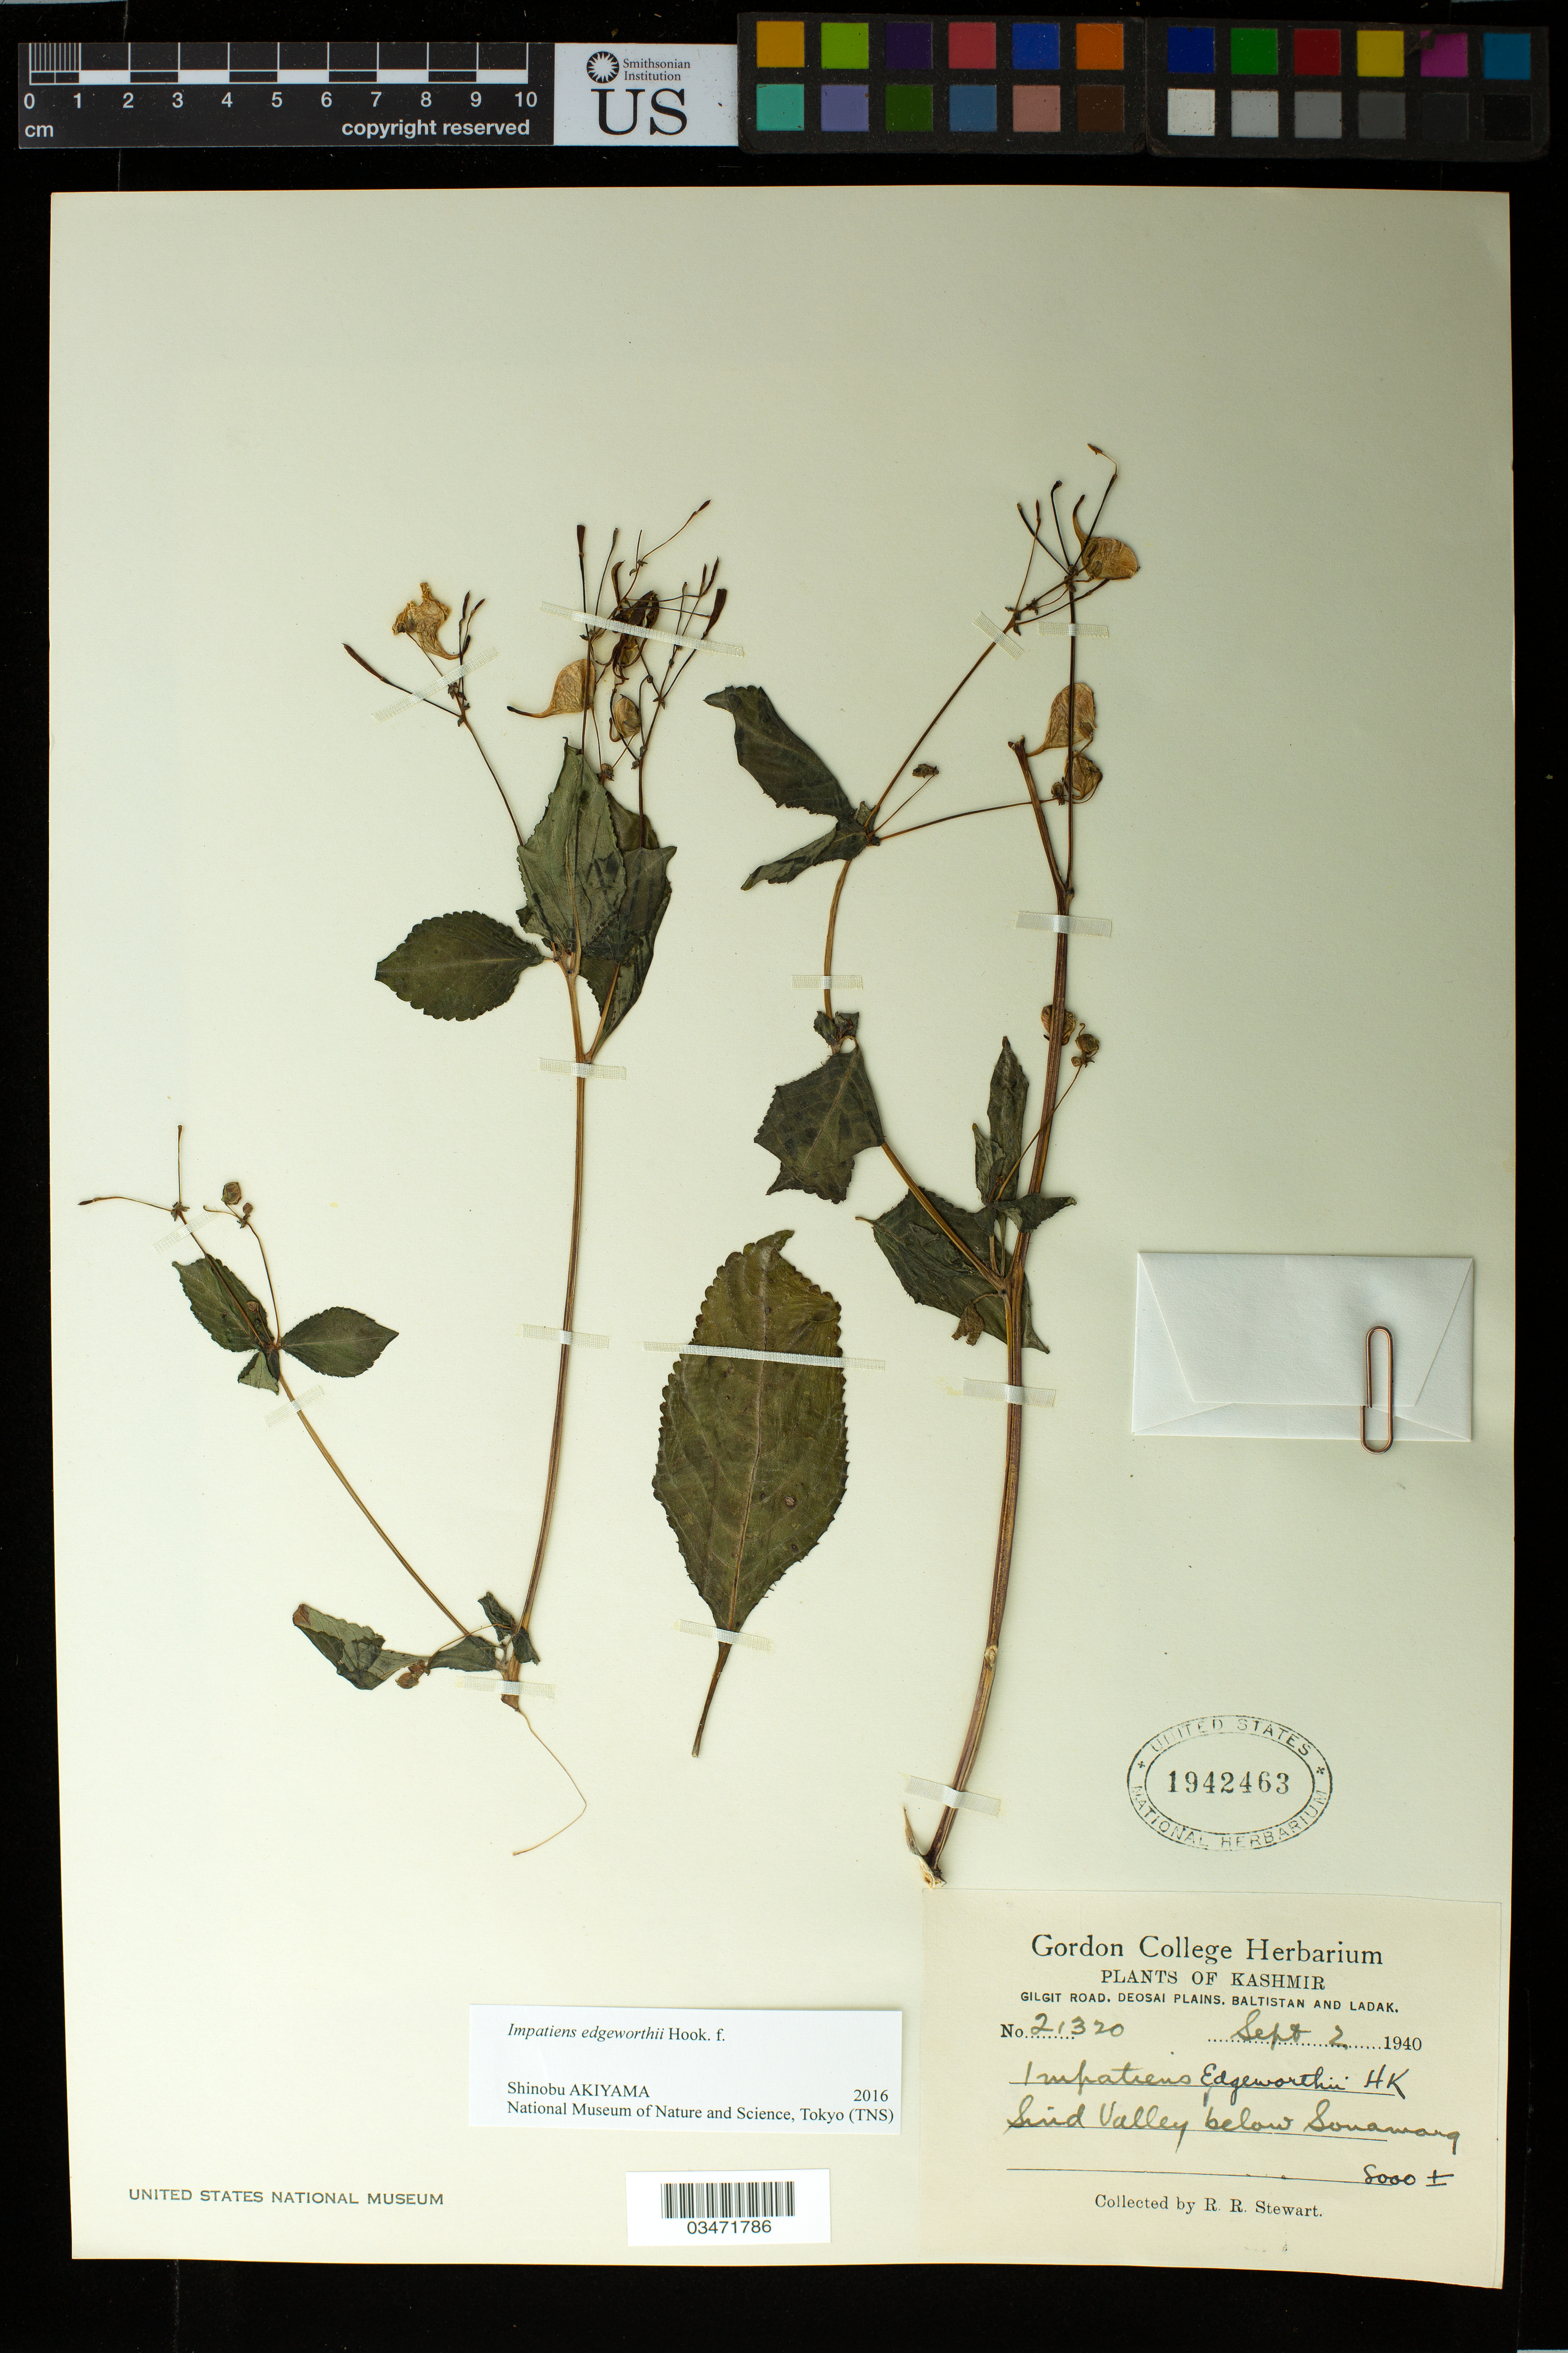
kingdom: Plantae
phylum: Tracheophyta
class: Magnoliopsida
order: Ericales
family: Balsaminaceae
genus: Impatiens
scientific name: Impatiens edgeworthii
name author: Hook. f.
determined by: Akiyama, Shinobu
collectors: R. R. Stewart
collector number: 21320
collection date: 1940-09-02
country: India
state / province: Jammu and Kashmir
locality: Sind Valley below Sonamarg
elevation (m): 2438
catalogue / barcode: US 1942463